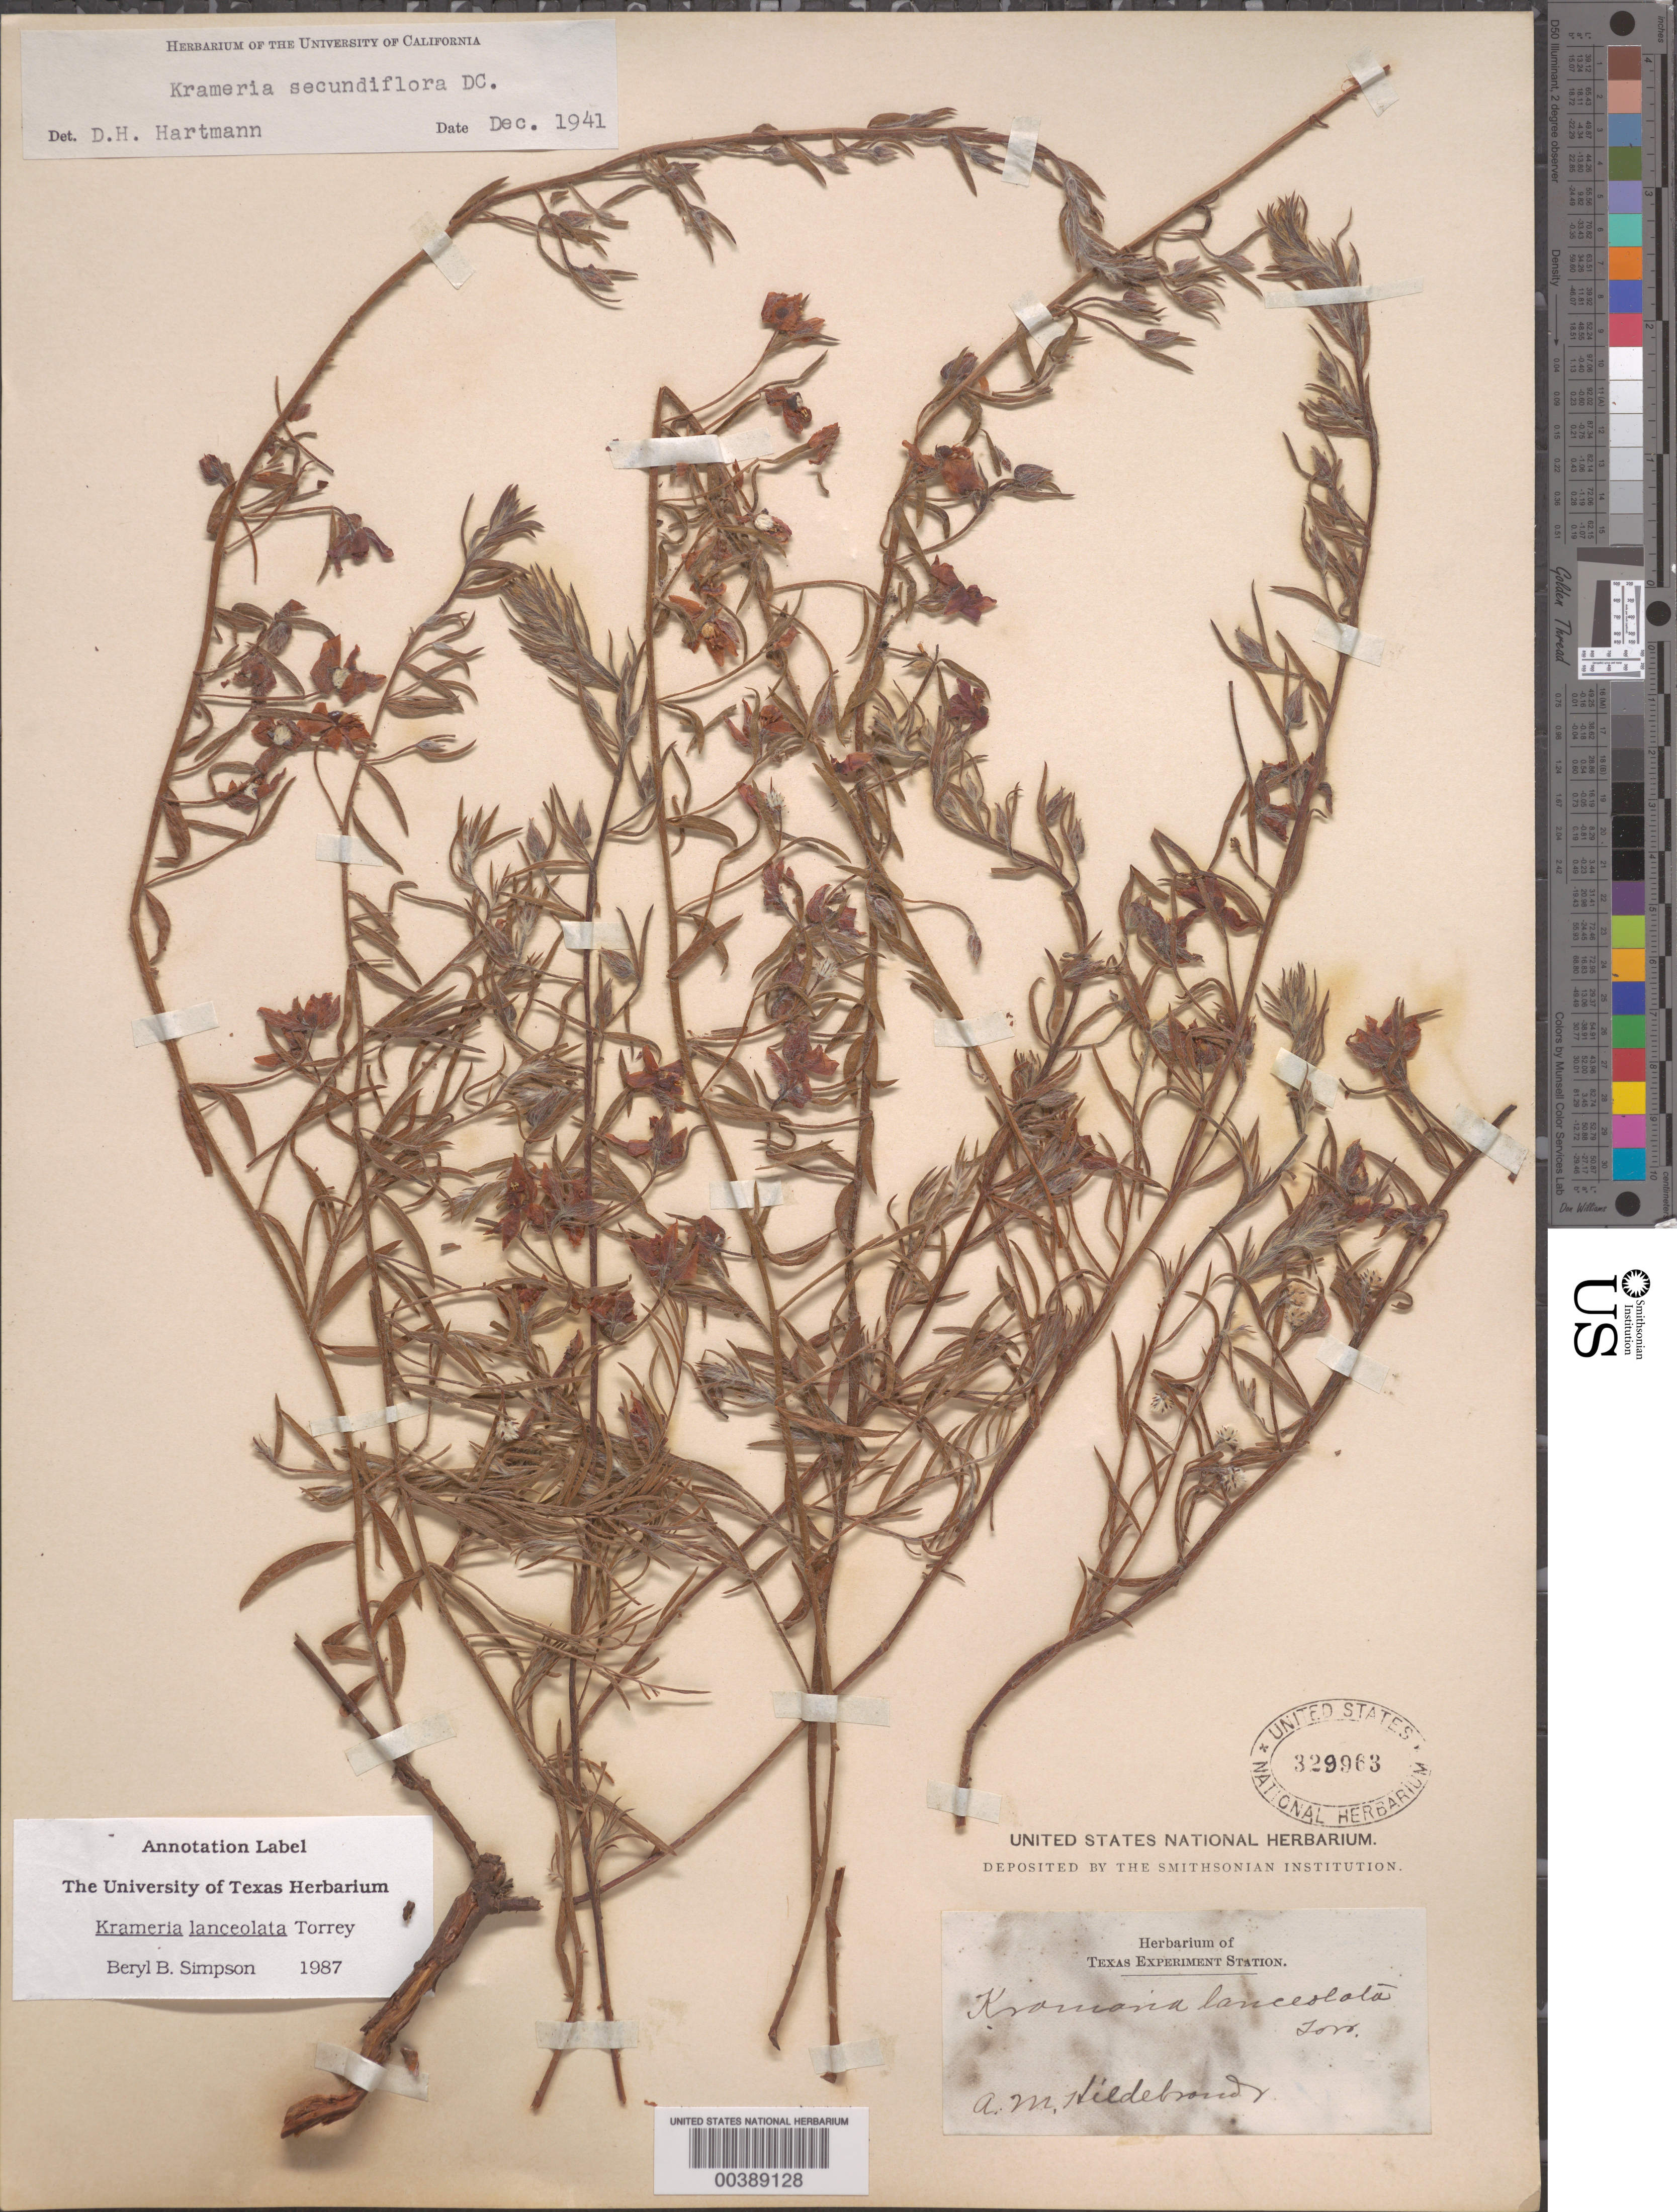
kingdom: Plantae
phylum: Tracheophyta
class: Magnoliopsida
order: Zygophyllales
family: Krameriaceae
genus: Krameria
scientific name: Krameria lanceolata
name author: Torr.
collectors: A. Hildebrandt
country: United States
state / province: Texas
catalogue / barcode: US 329963